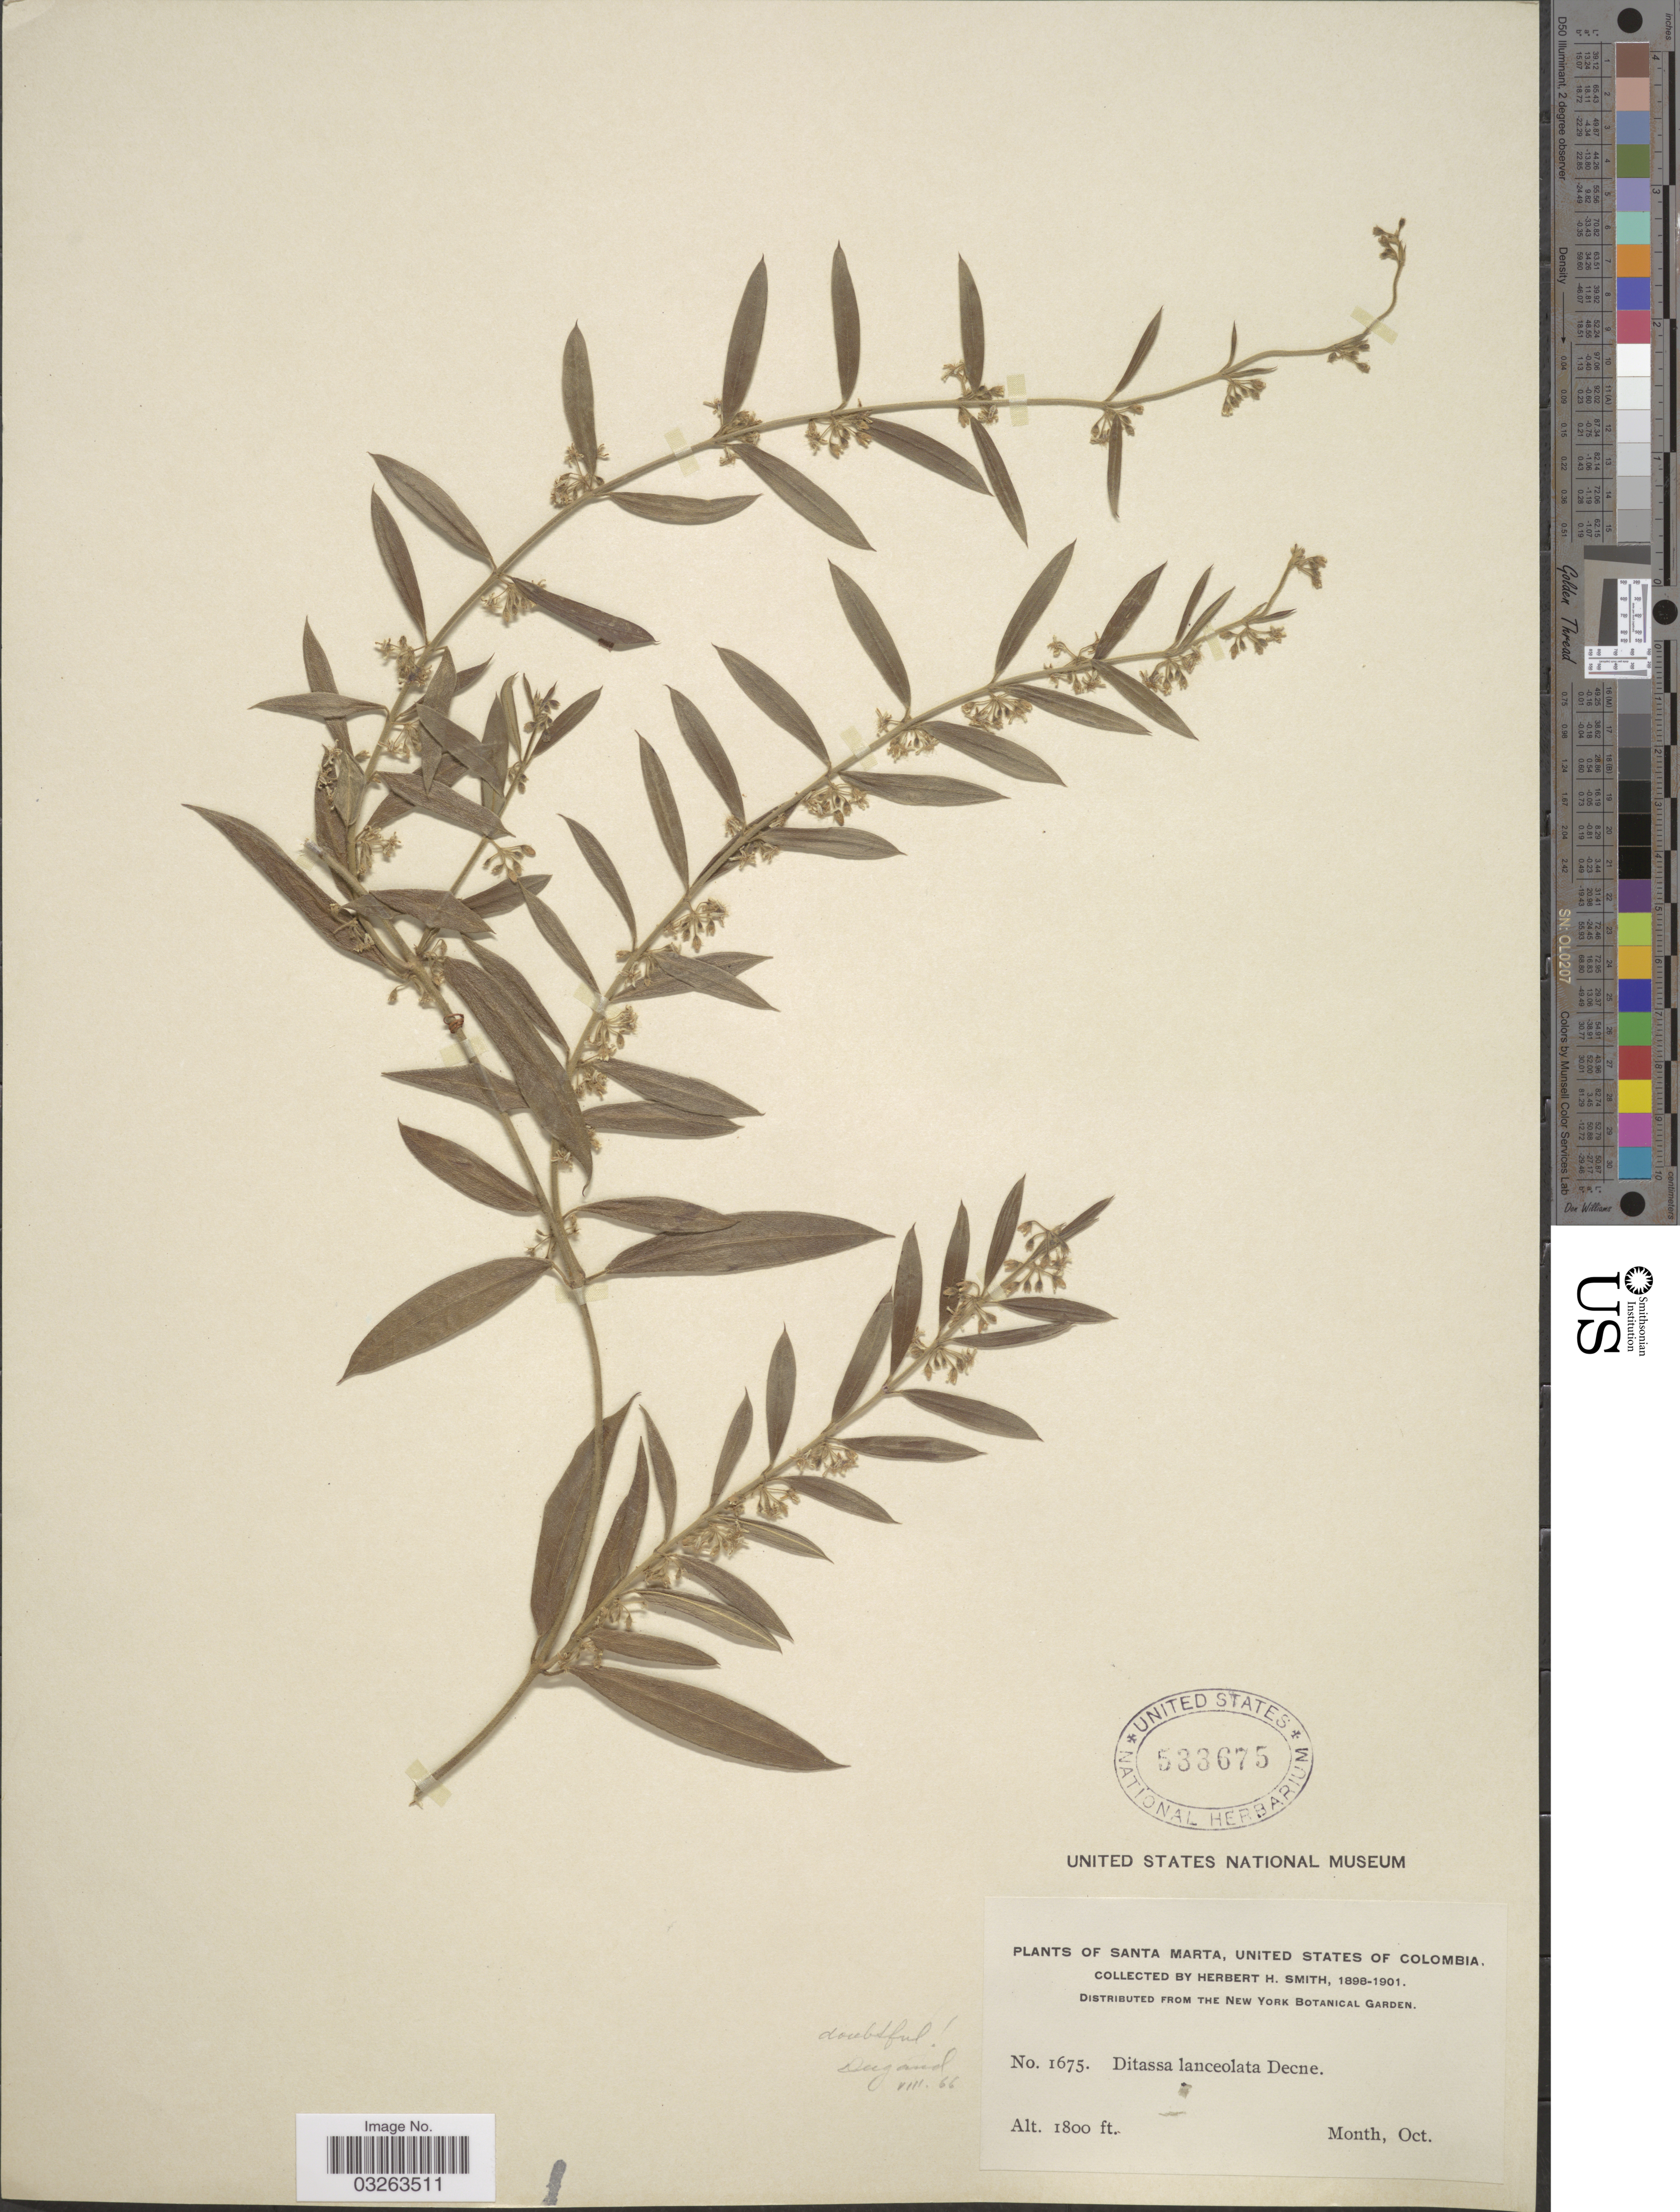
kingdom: Plantae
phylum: Tracheophyta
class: Magnoliopsida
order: Gentianales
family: Apocynaceae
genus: Ditassa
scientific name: Ditassa lanceolata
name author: Decne.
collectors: Herbert H. Smith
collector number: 1675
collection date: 1898-10/1901-10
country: Colombia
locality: Santa Marta, United States of Colombia.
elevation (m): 549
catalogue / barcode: US 533675